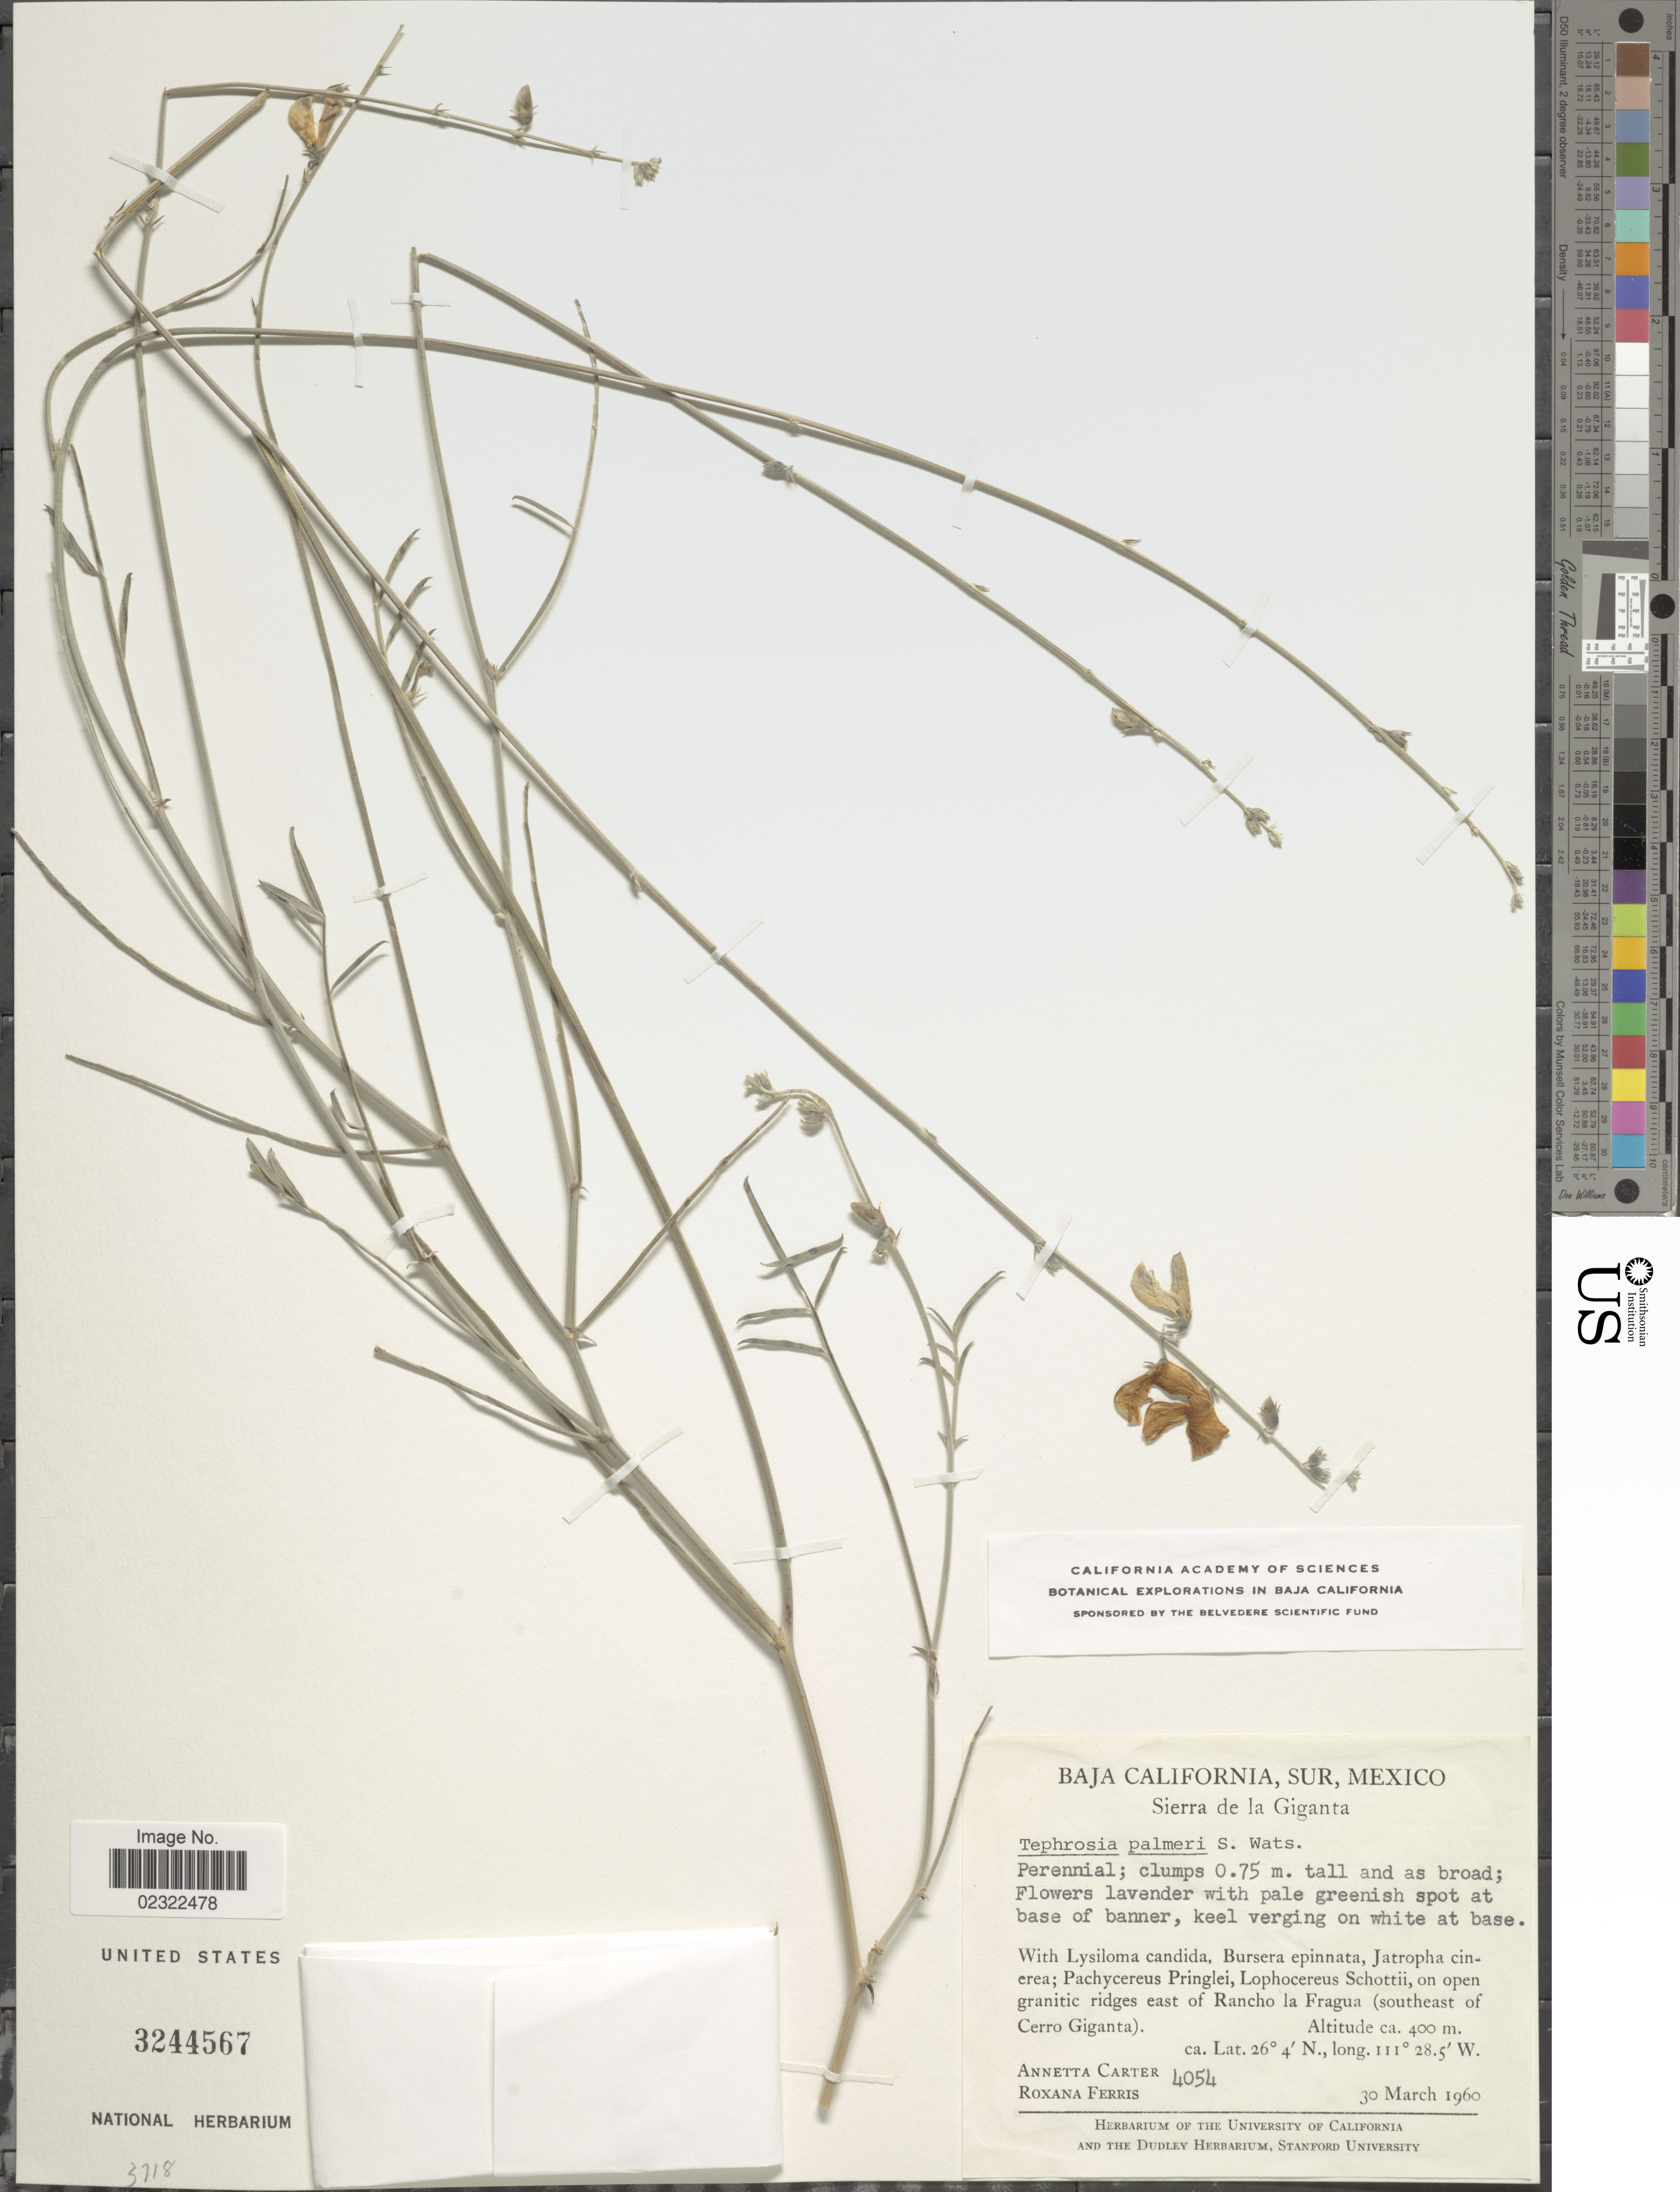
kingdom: Plantae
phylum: Tracheophyta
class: Magnoliopsida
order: Fabales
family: Fabaceae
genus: Tephrosia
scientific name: Tephrosia palmeri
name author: S. Watson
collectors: A. Carter & R. S. Ferris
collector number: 4054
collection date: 1960-03-30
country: Mexico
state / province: Baja California Sur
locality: Baja California, Sur, Mexico. On open granitic ridges east of Rancho la Fragua (southeast of Cerro Giganta).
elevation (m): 400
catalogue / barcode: US 3244567